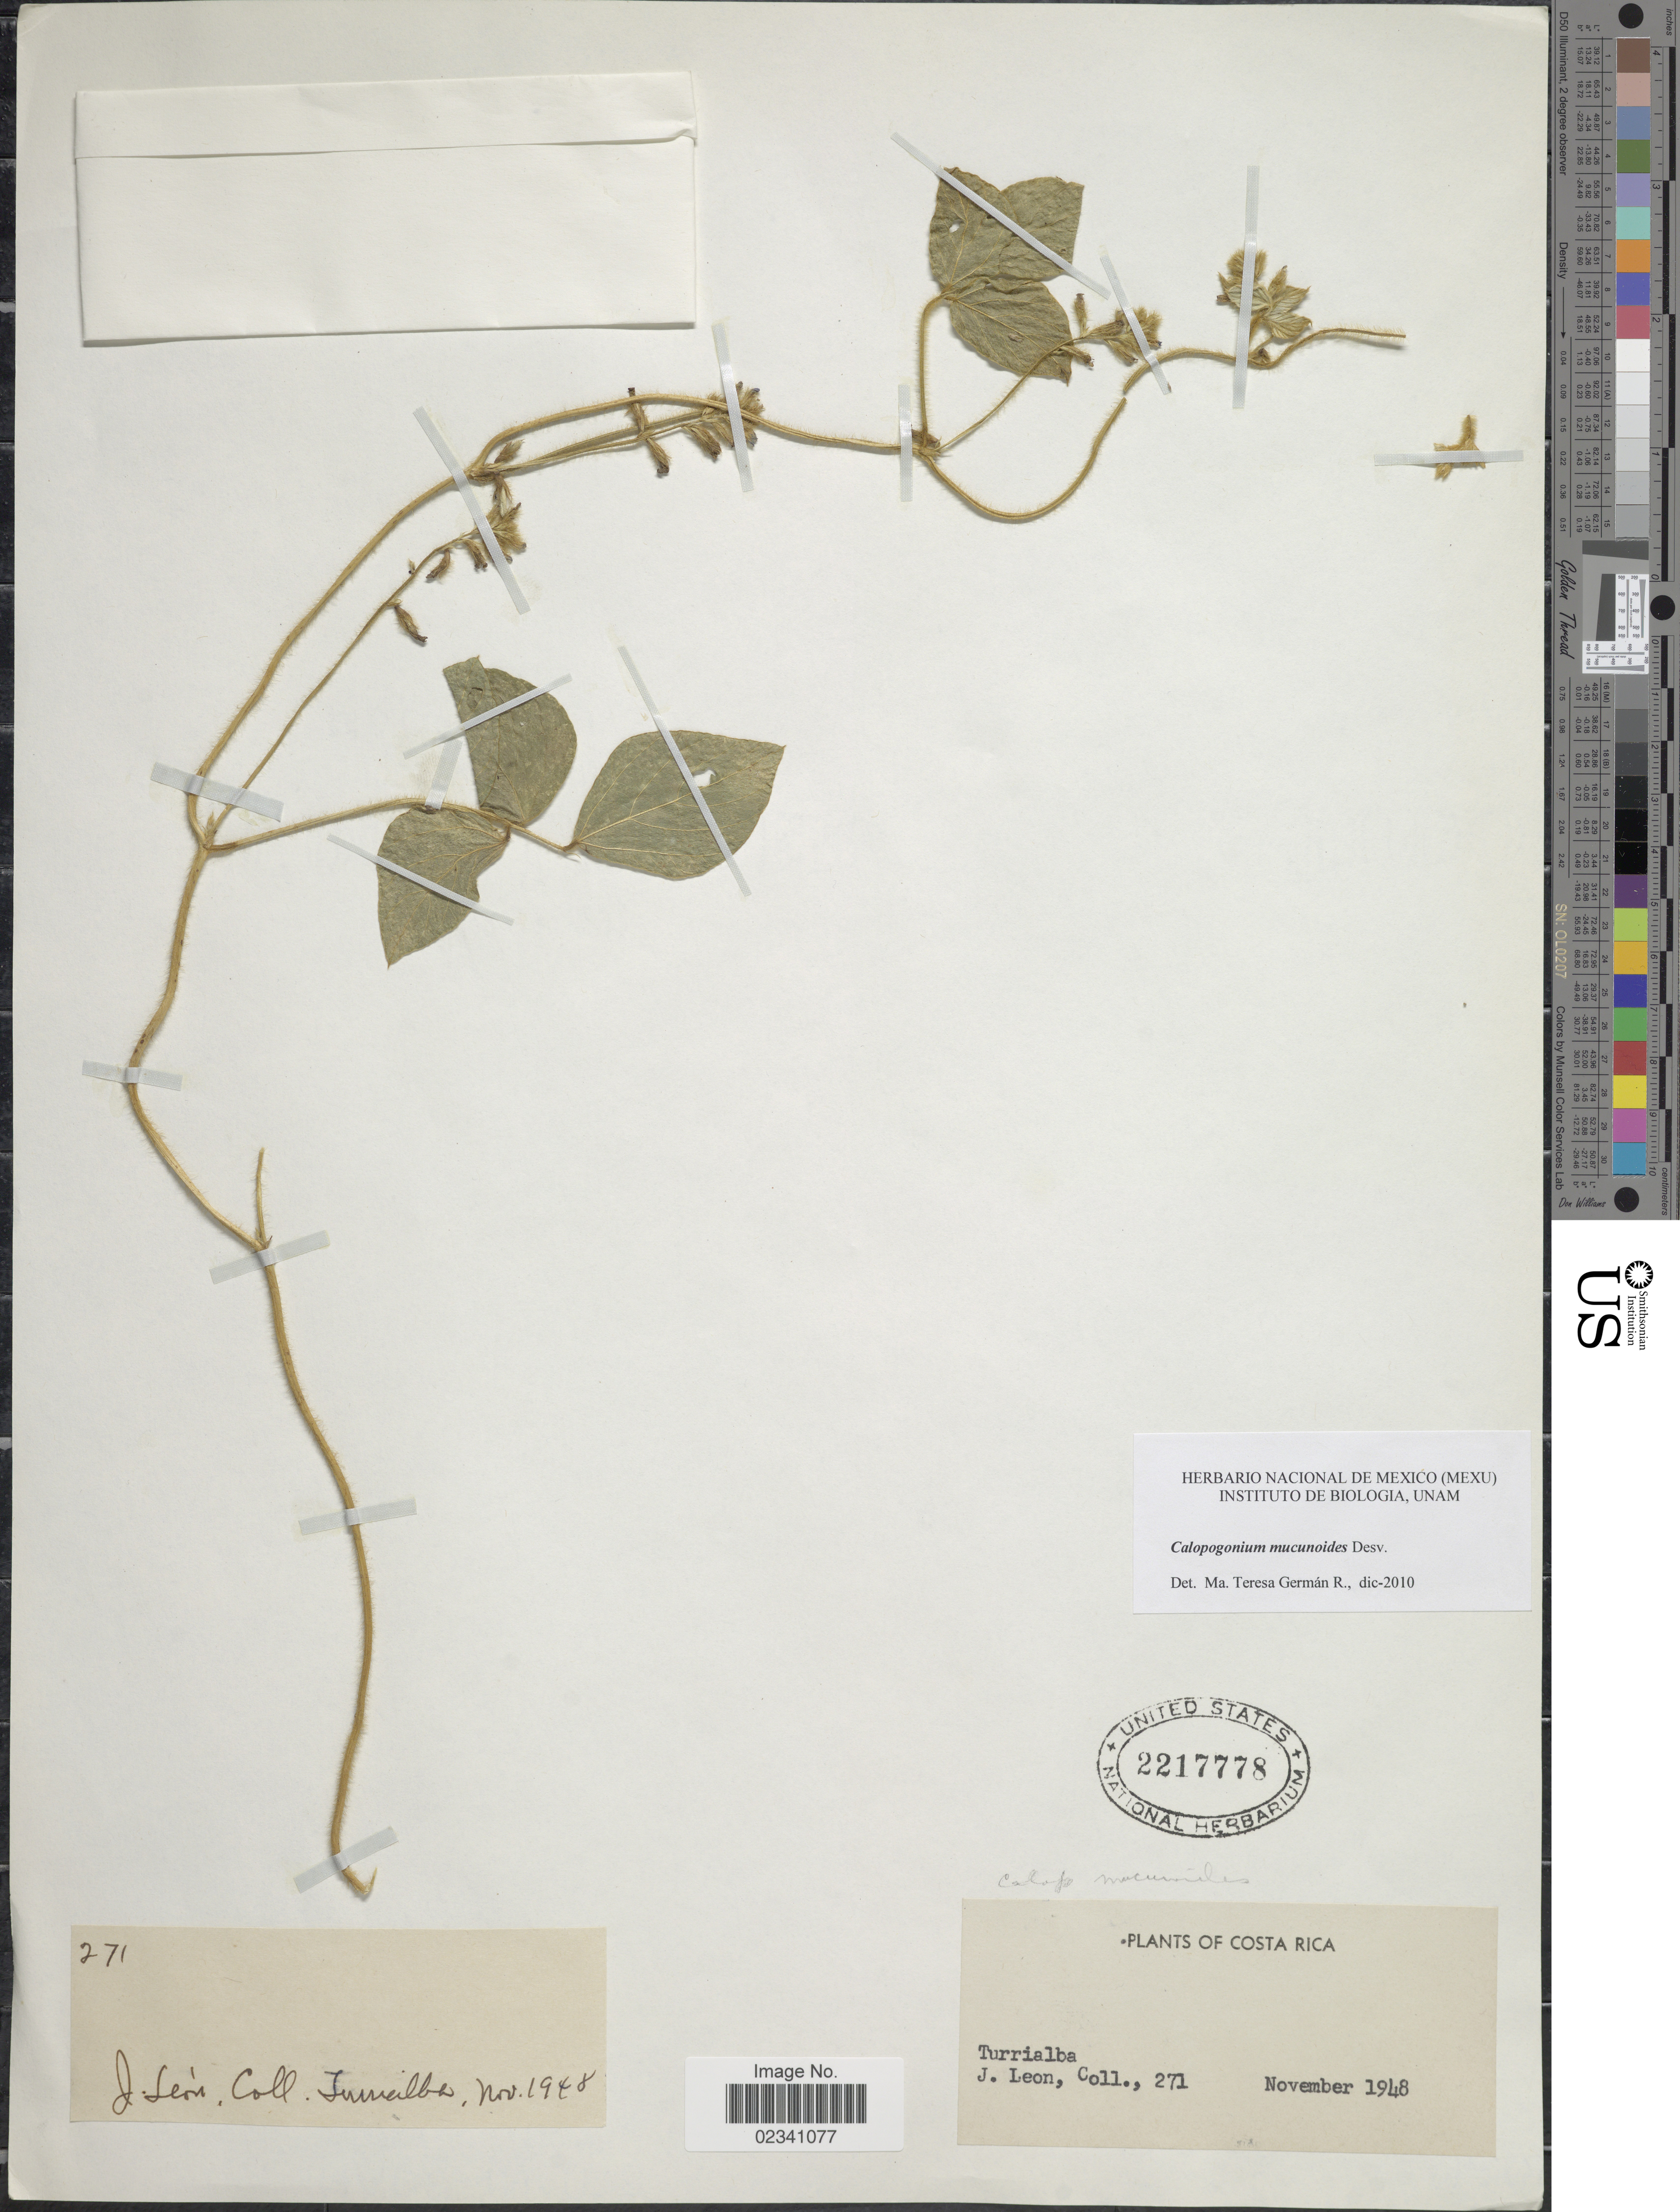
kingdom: Plantae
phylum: Tracheophyta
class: Magnoliopsida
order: Fabales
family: Fabaceae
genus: Calopogonium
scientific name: Calopogonium mucunoides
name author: Desv.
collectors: J. León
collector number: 271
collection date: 1948-11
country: Costa Rica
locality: Turrialba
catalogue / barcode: US 2217778